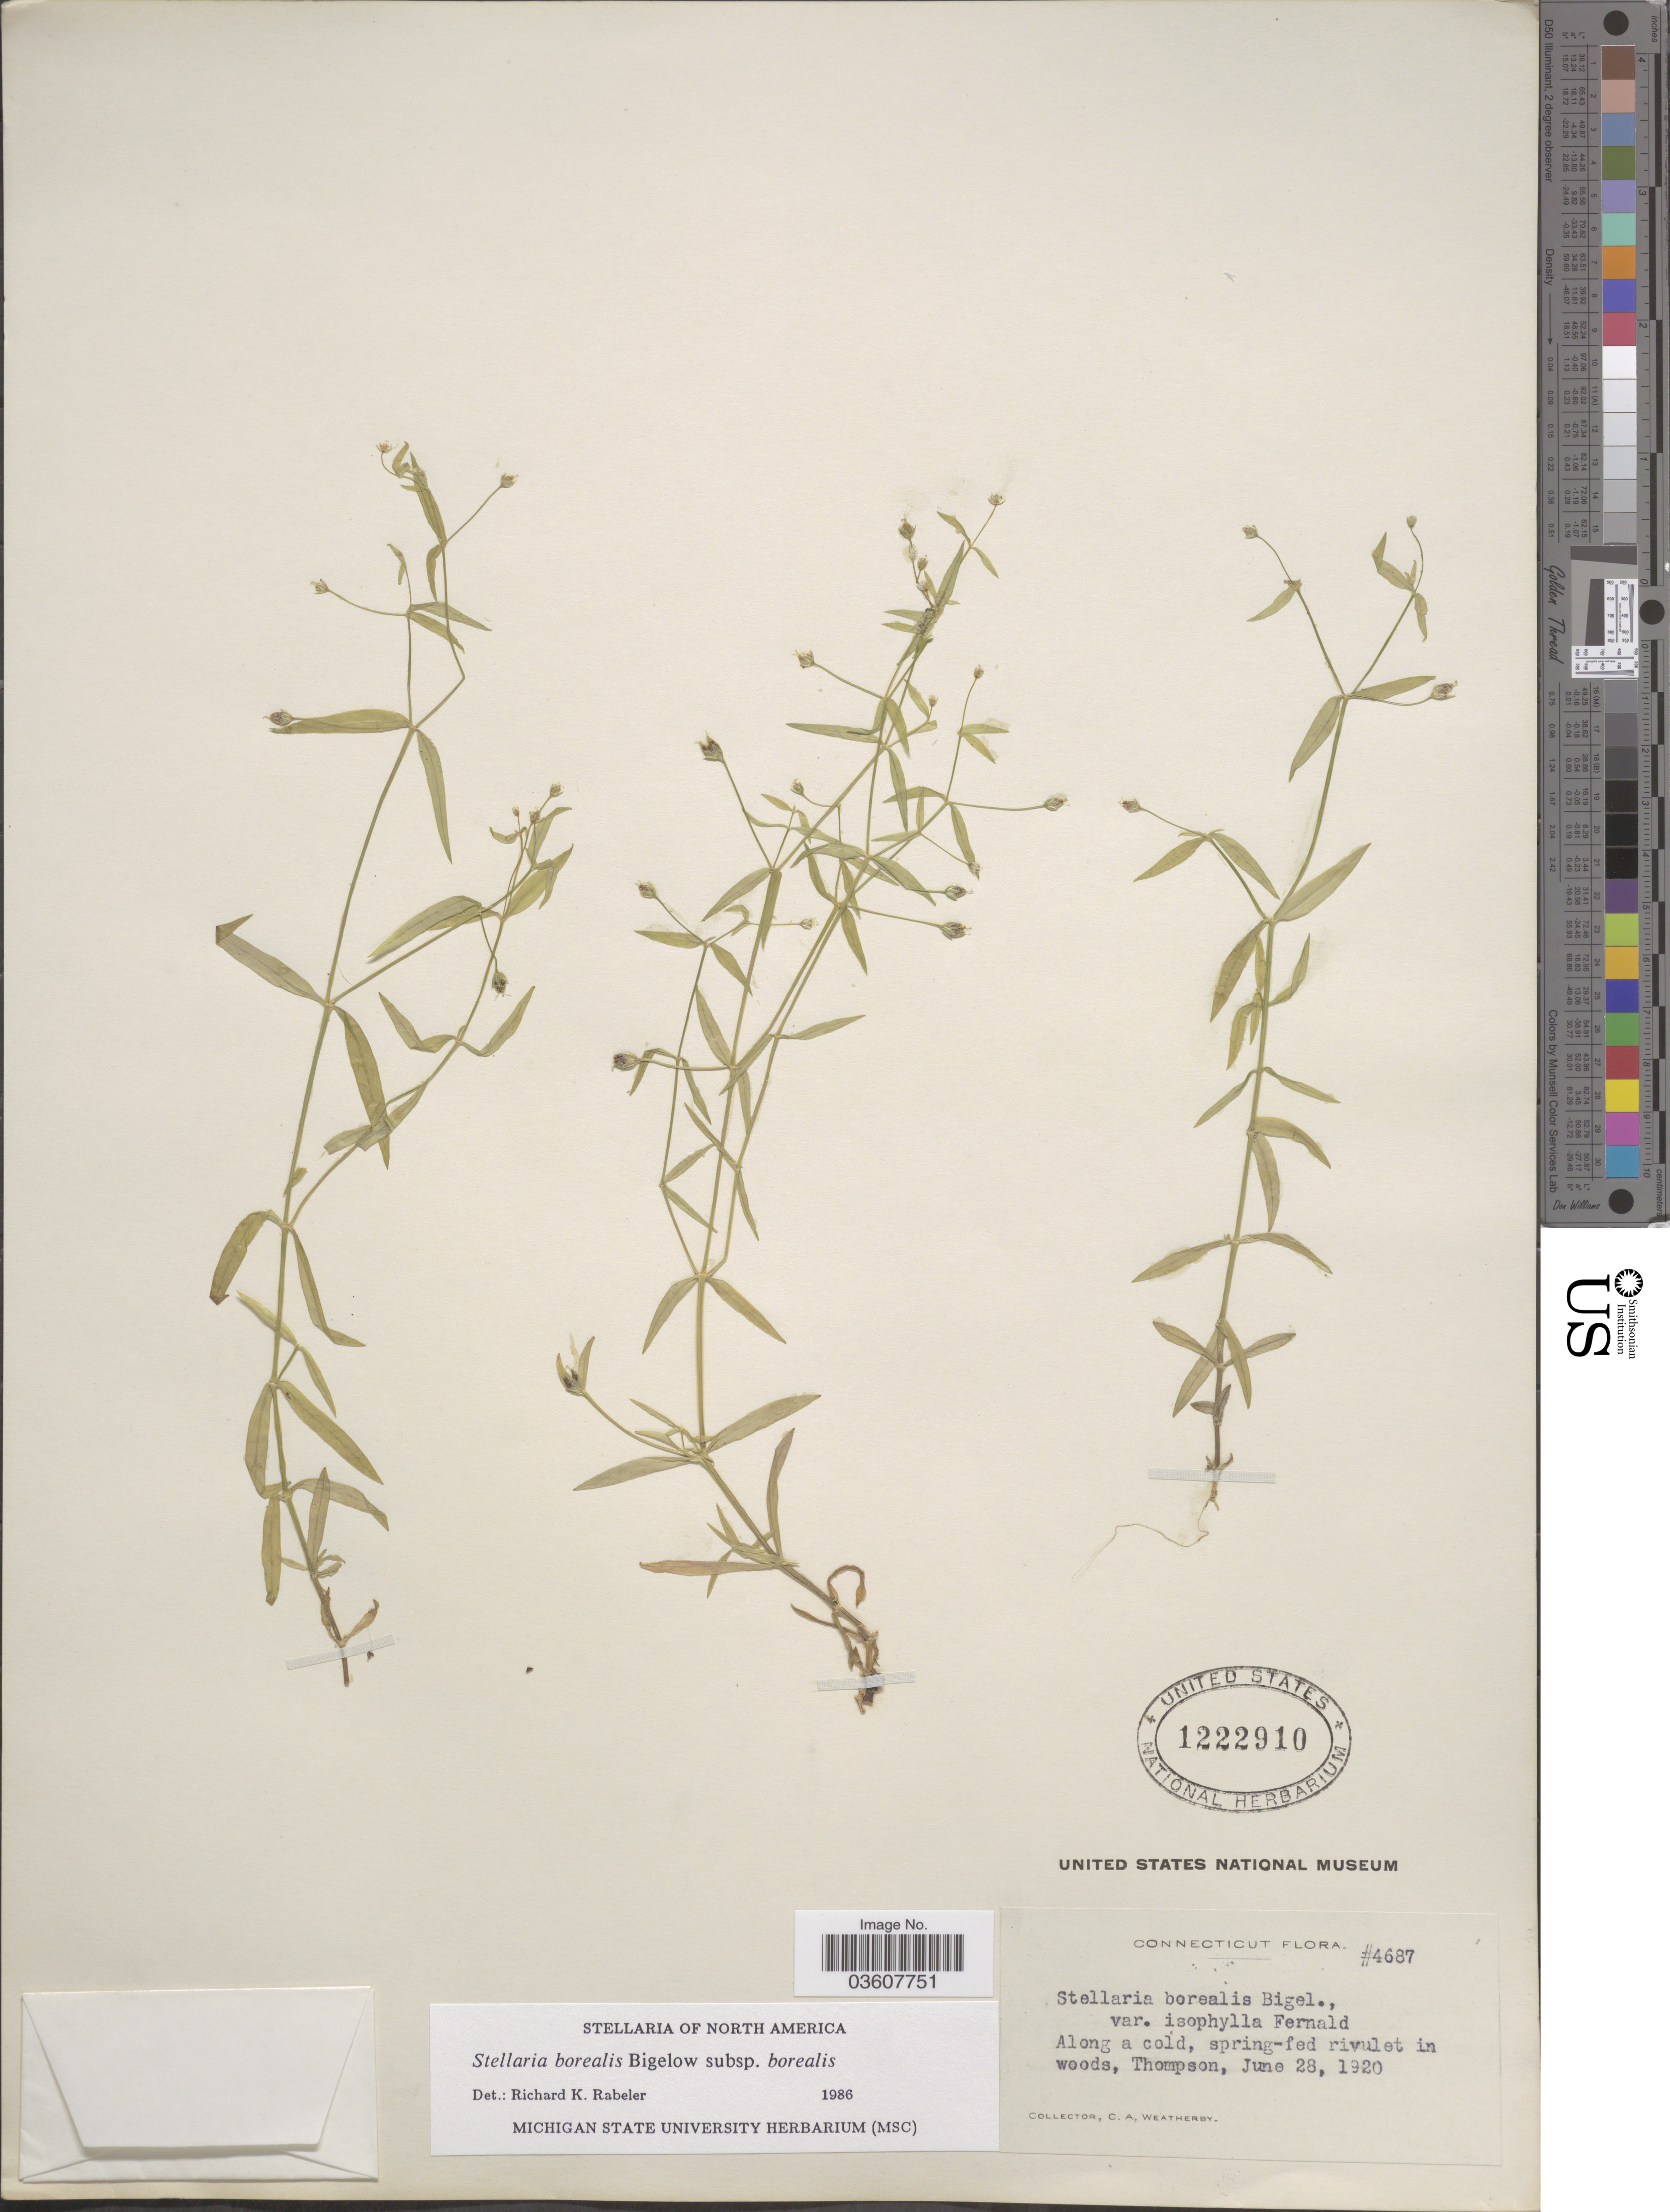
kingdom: Plantae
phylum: Tracheophyta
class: Magnoliopsida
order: Caryophyllales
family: Caryophyllaceae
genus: Stellaria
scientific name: Stellaria borealis subsp. borealis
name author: Bigelow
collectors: C. A. Weatherby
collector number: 4687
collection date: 1920-06-28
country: United States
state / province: Connecticut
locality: Along a cold, spring-fed rivulet in woods, Thompson.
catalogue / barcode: US 1222910